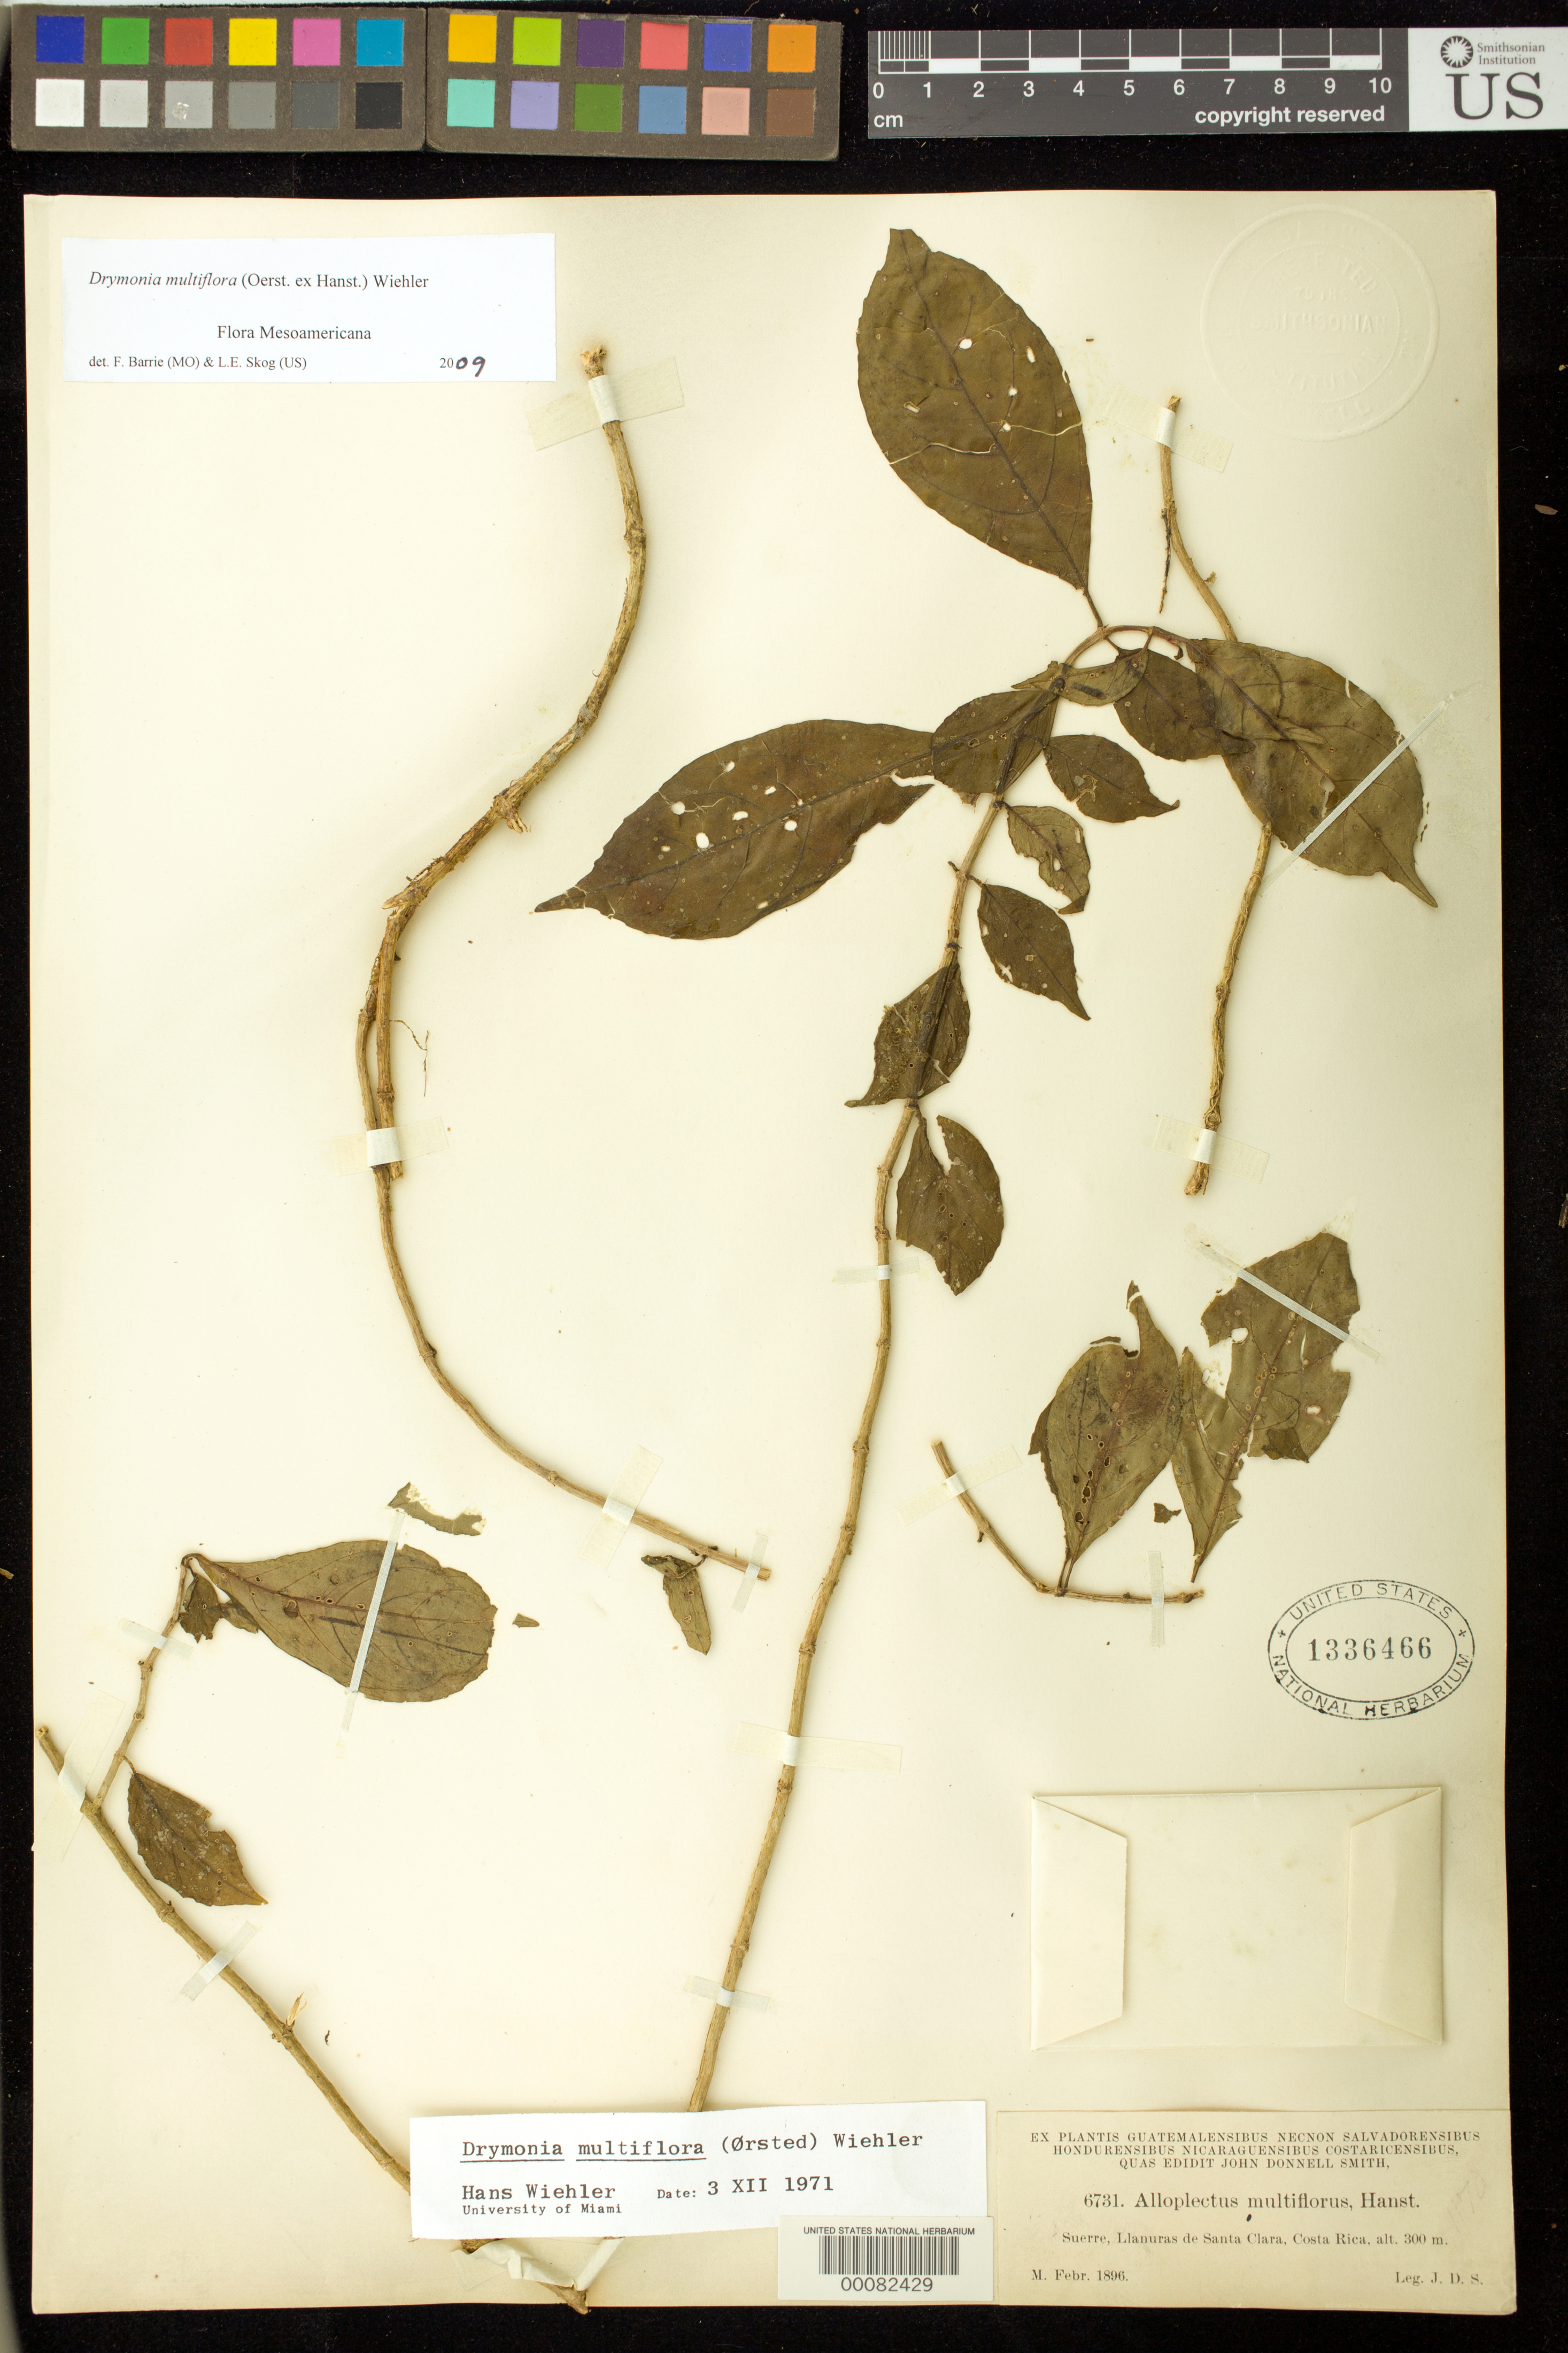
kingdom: Plantae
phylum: Tracheophyta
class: Magnoliopsida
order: Lamiales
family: Gesneriaceae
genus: Drymonia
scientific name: Drymonia multiflora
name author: (Oerst. ex Hanst.) Wiehler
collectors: J. Donnell Smith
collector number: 6731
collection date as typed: Feb 1896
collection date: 1896-02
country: Costa Rica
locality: Suerre, Llanuras de Santa Clara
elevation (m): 300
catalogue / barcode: US 1336466